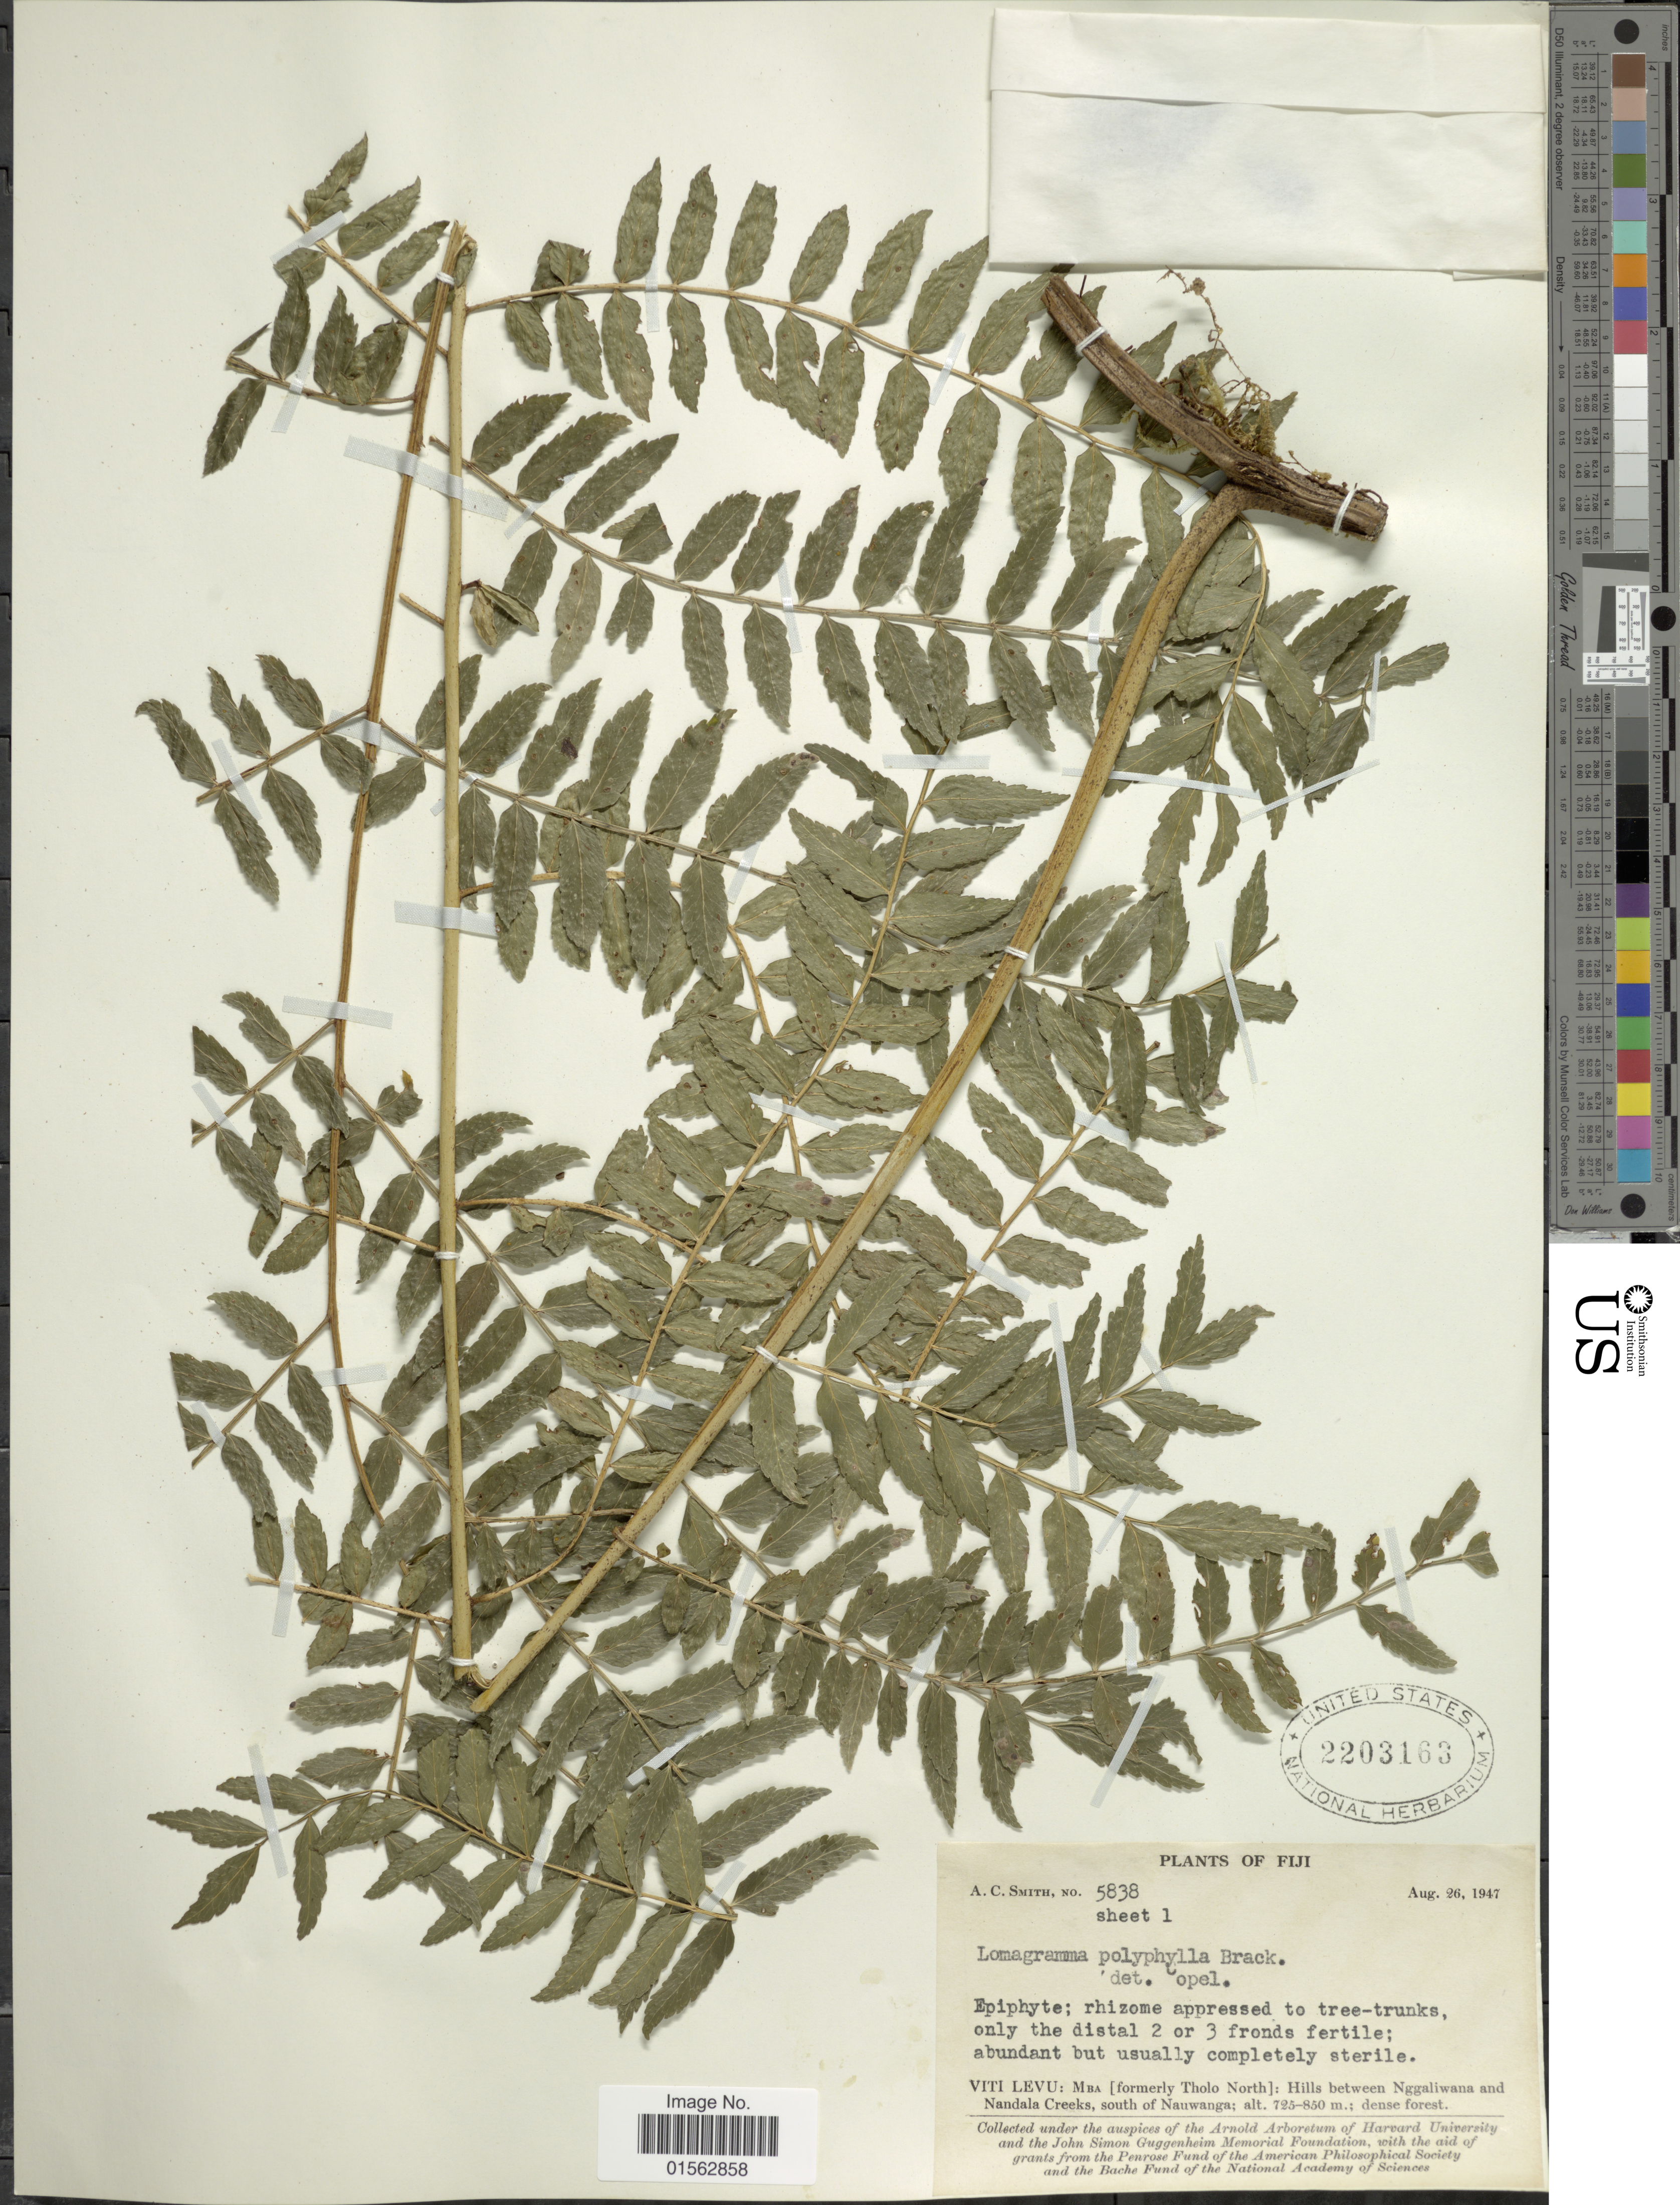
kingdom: Plantae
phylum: Tracheophyta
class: Polypodiopsida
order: Polypodiales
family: Dryopteridaceae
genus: Lomagramma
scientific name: Lomagramma polyphylla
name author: Brack. in Wilkes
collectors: A. C. Smith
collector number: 5838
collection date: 1947-08-26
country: Fiji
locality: Fiji, Viti Levu: Mba (formerly Tholo north): Hills between Nggaliwana and Nandala Creeks, south of Nauwanga; dense forest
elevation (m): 725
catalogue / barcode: US 2203163